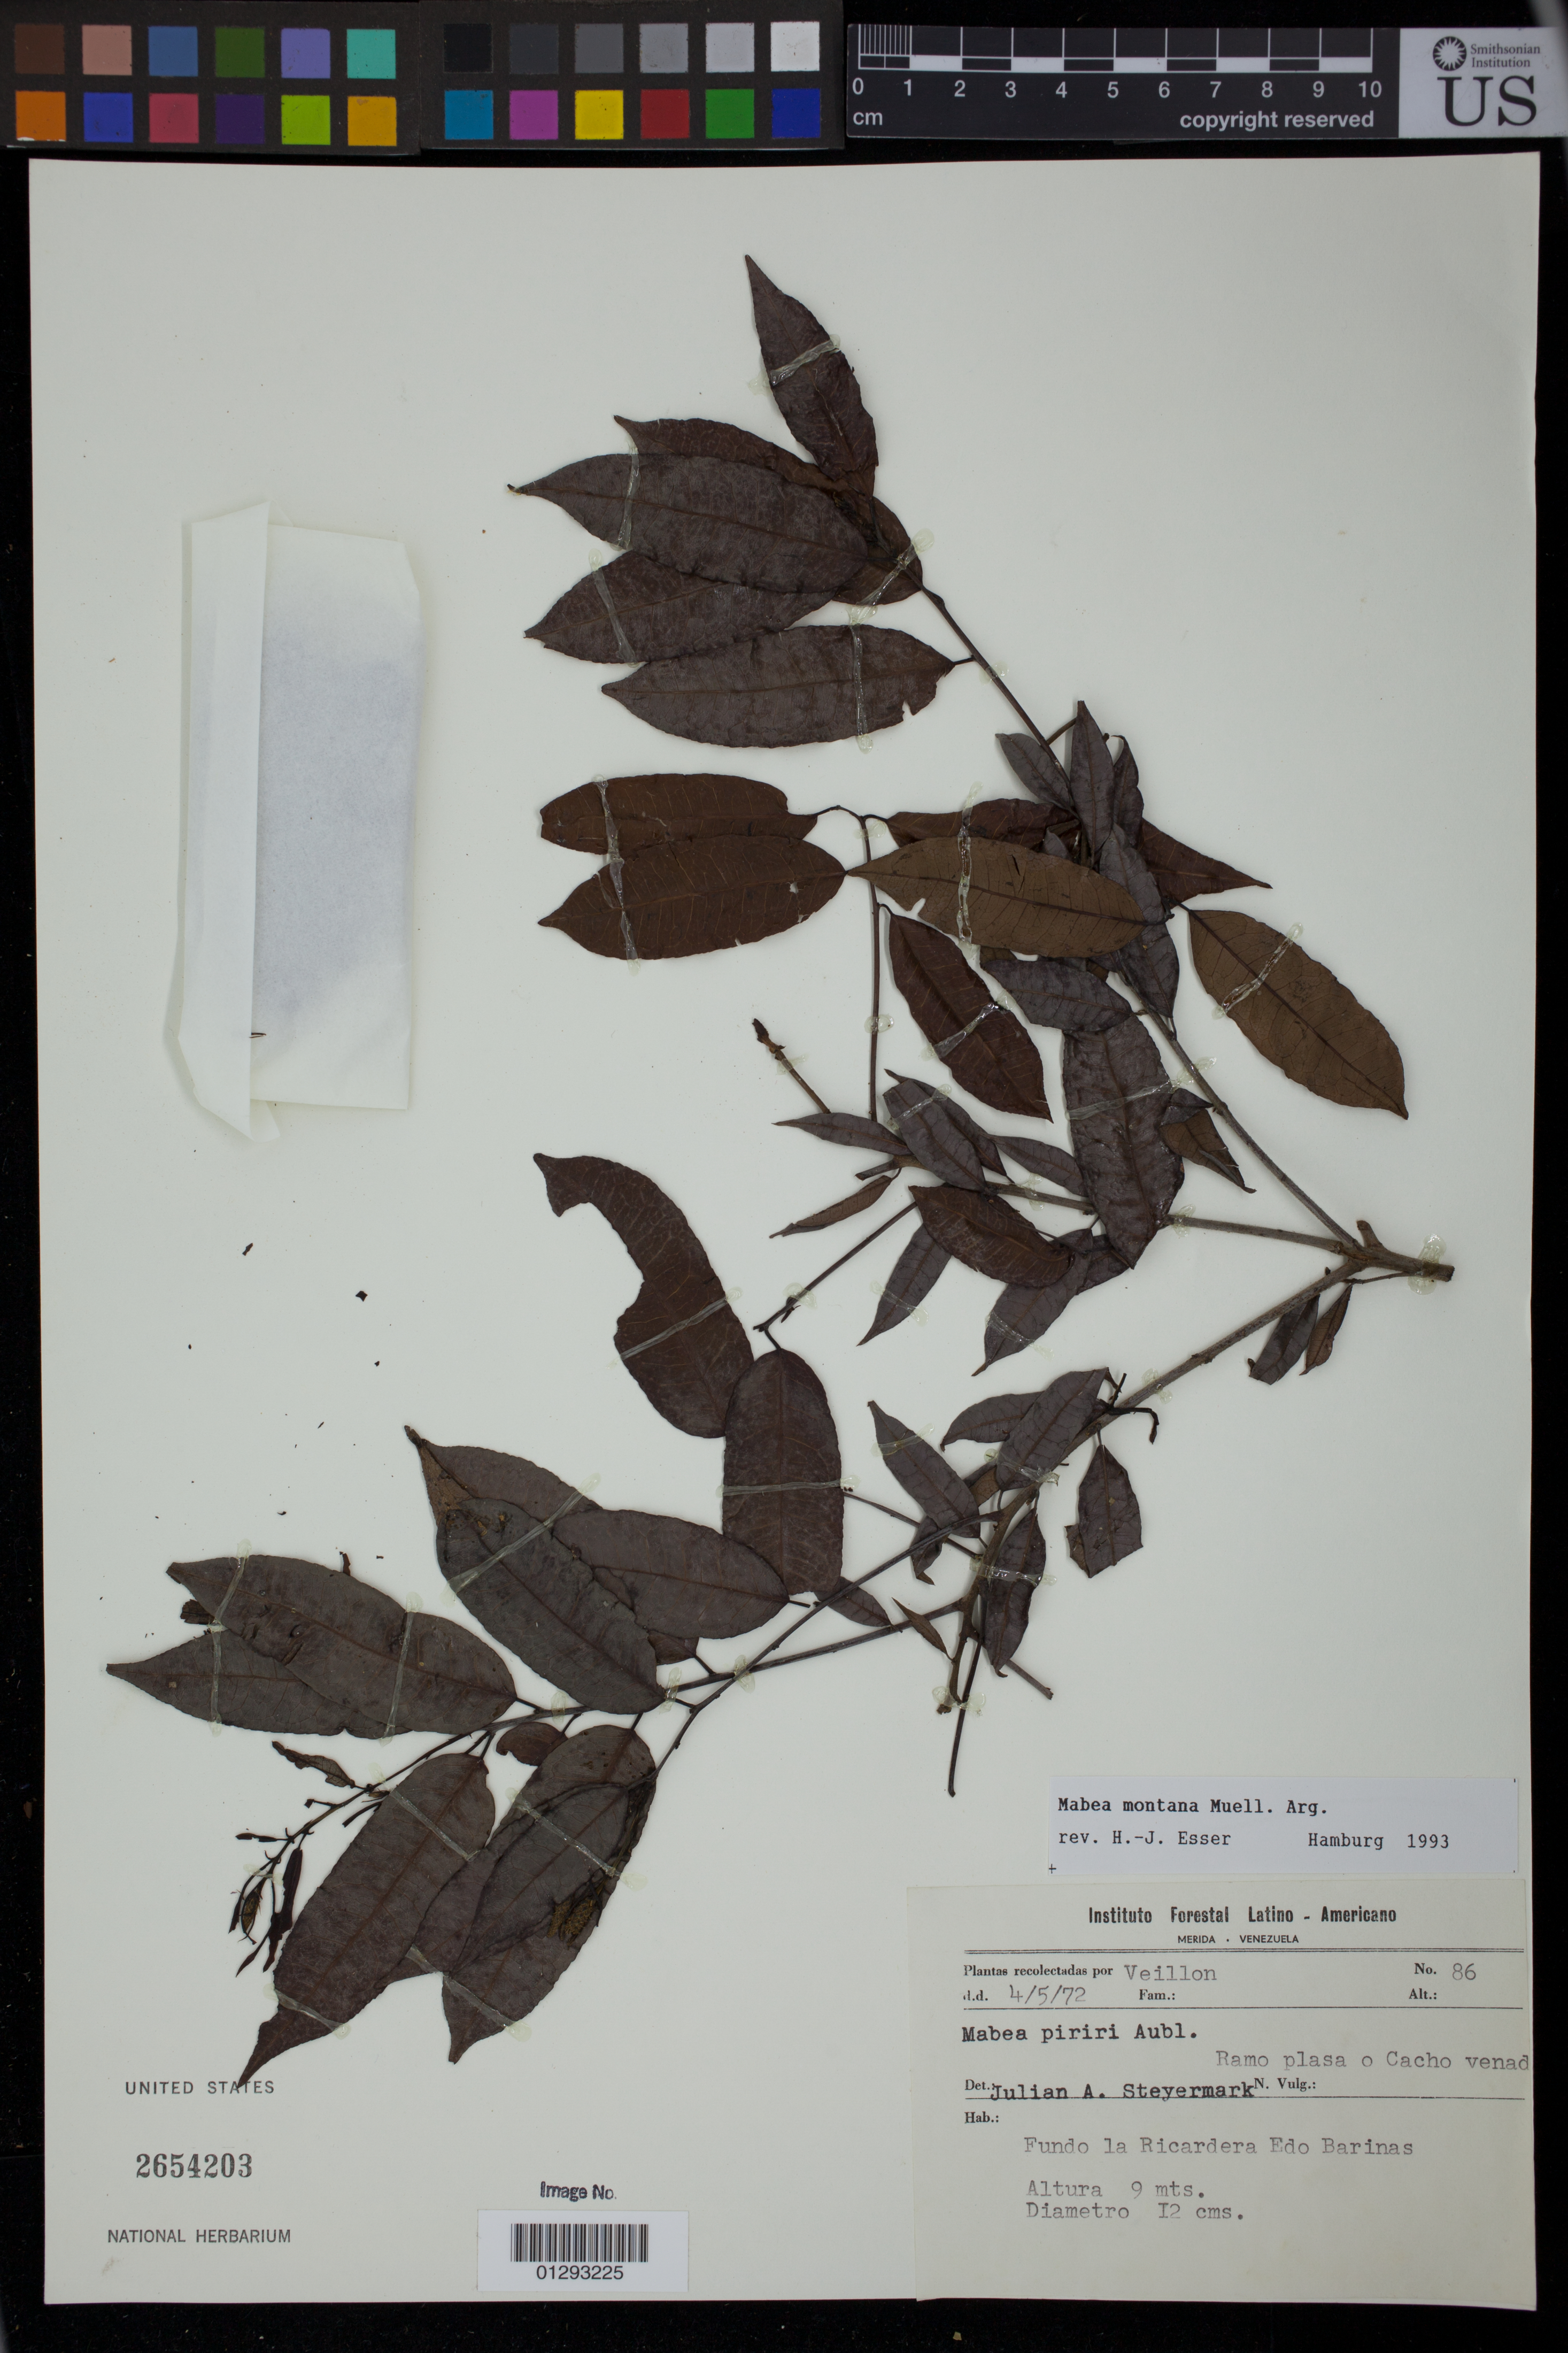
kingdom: Plantae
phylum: Tracheophyta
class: Magnoliopsida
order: Malpighiales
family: Euphorbiaceae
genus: Mabea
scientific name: Mabea montana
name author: Müll. Arg.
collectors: -. Veillon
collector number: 86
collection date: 1972-05-04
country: Venezuela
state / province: Barinas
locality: Fundo la Ricardera Edo Barinas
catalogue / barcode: US 2654203